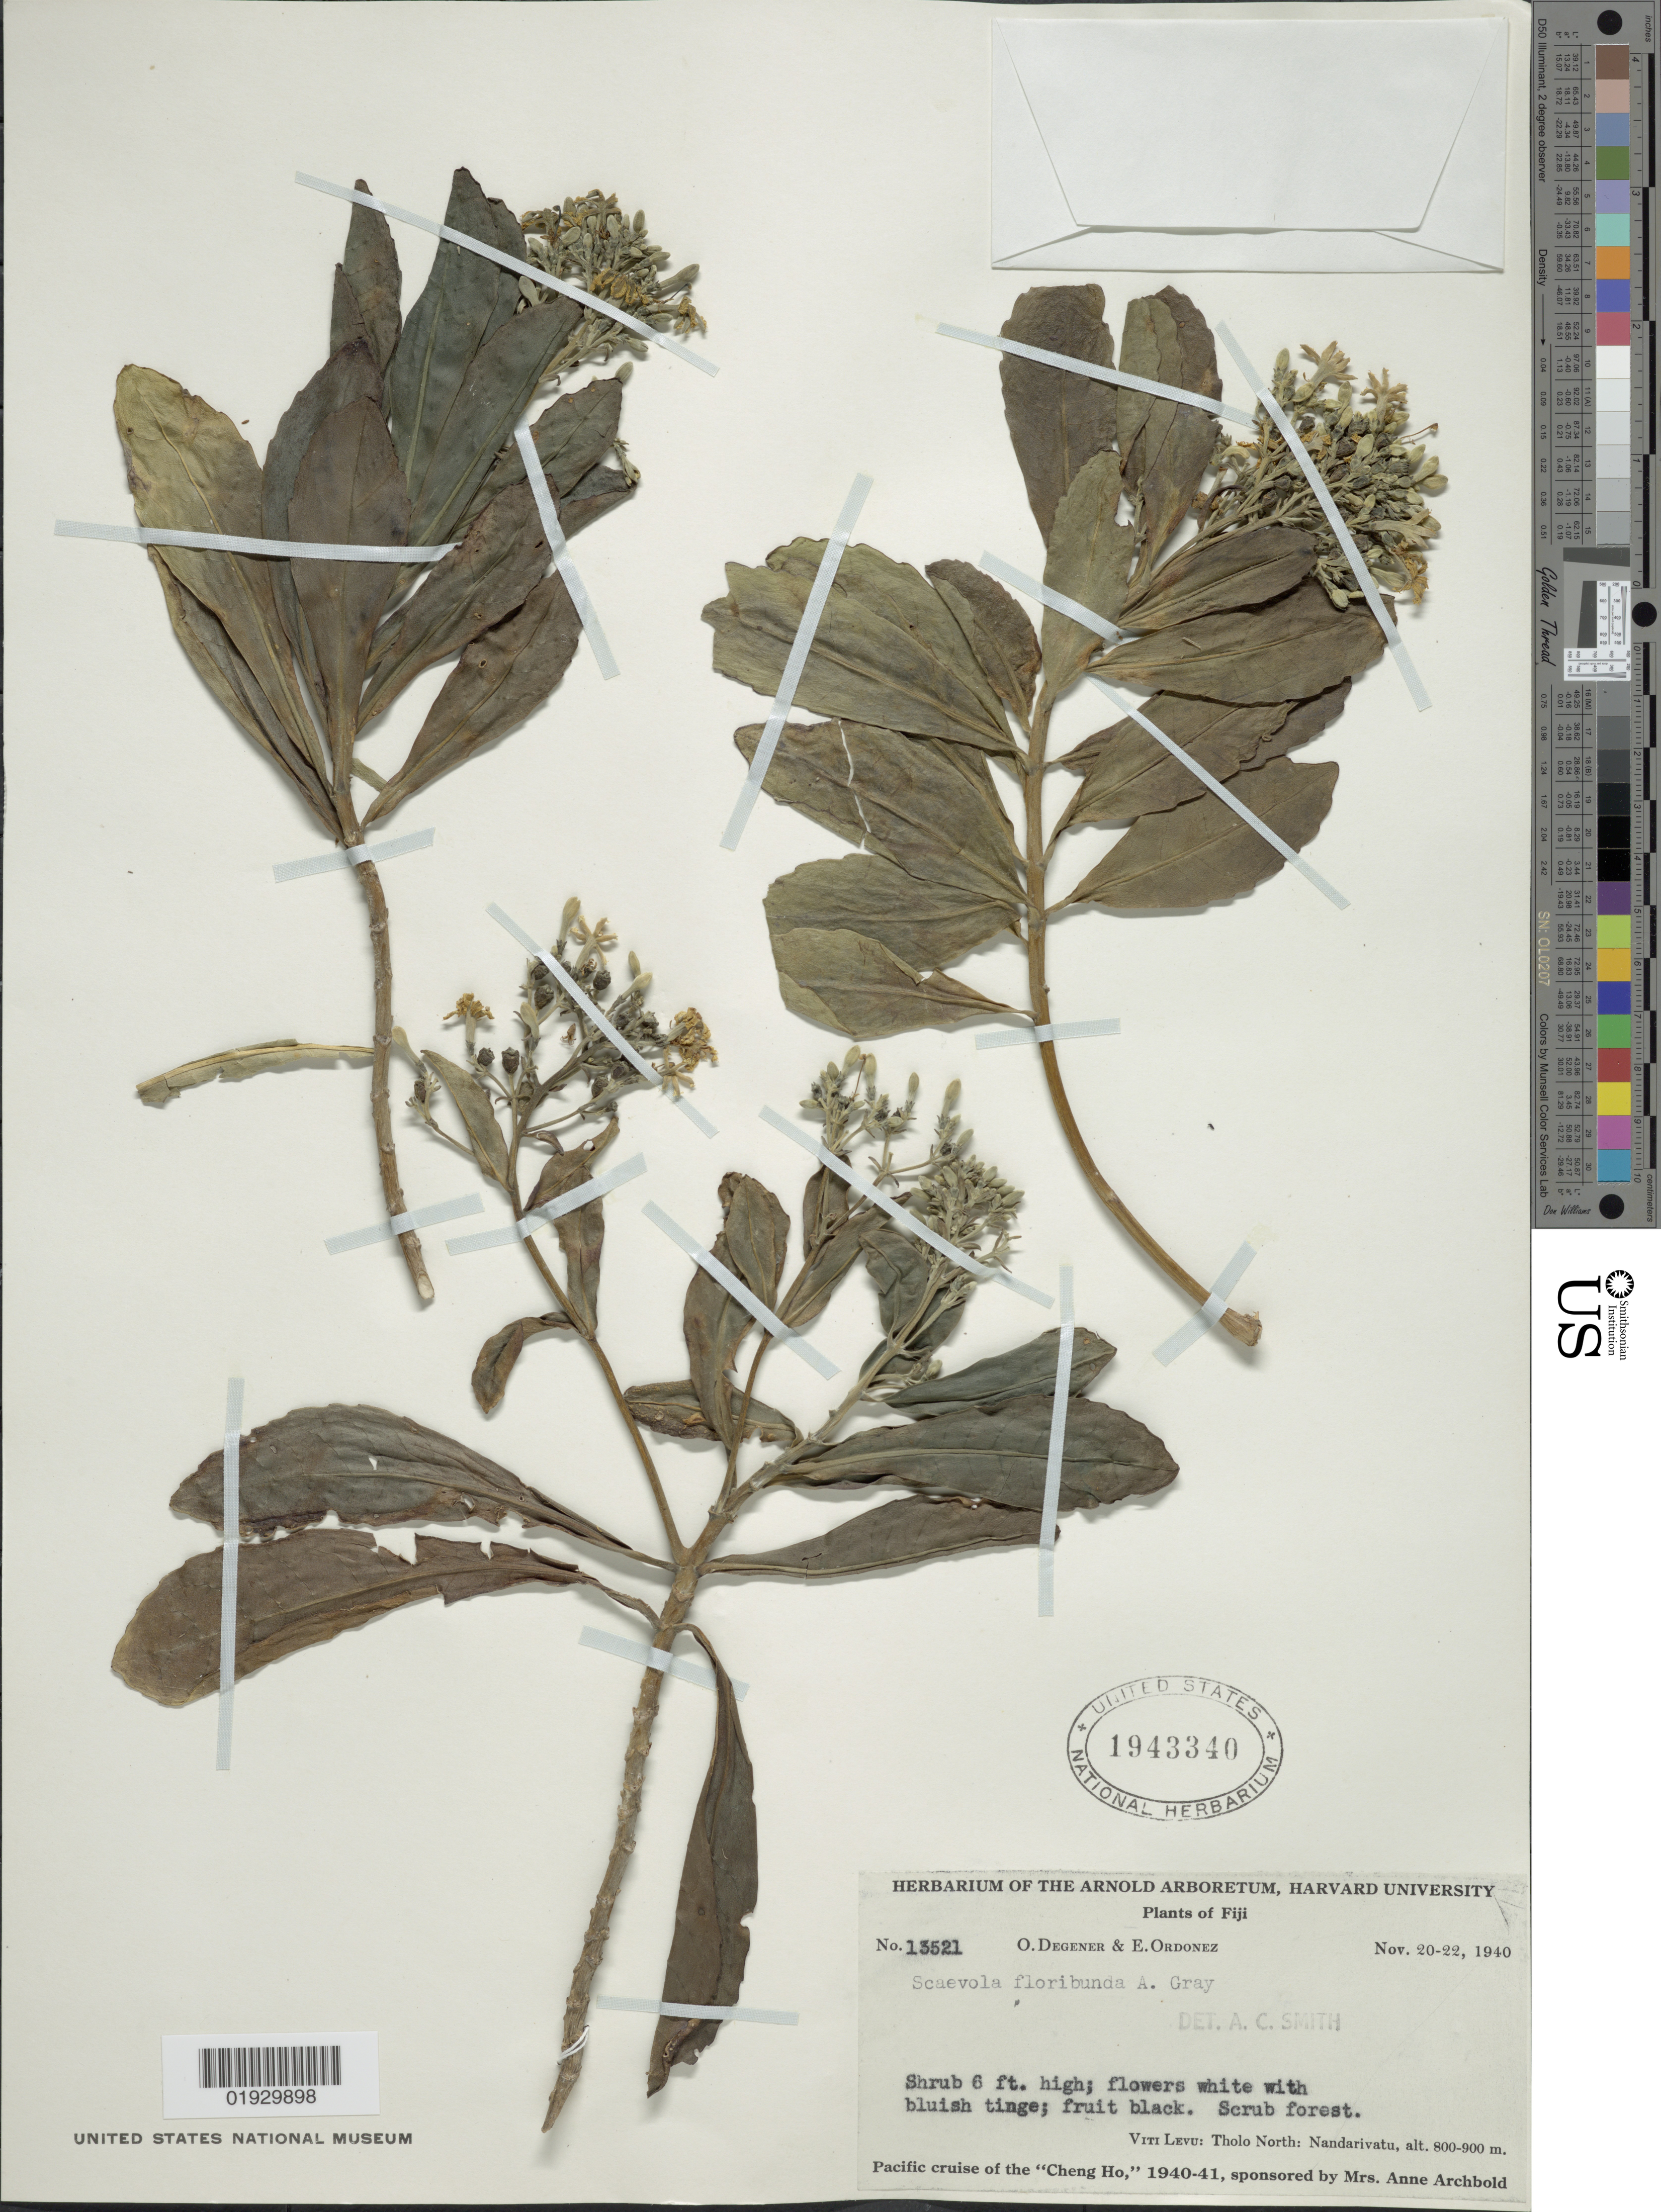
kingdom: Plantae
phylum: Tracheophyta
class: Magnoliopsida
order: Asterales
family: Goodeniaceae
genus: Scaevola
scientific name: Scaevola floribunda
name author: A. Gray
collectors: O. Degener & E. Ordonez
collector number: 13521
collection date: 1940-11-20/1940-11-22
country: Fiji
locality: Viti Levu: Tholo North: Nandarivatu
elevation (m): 800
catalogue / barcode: US 1943340